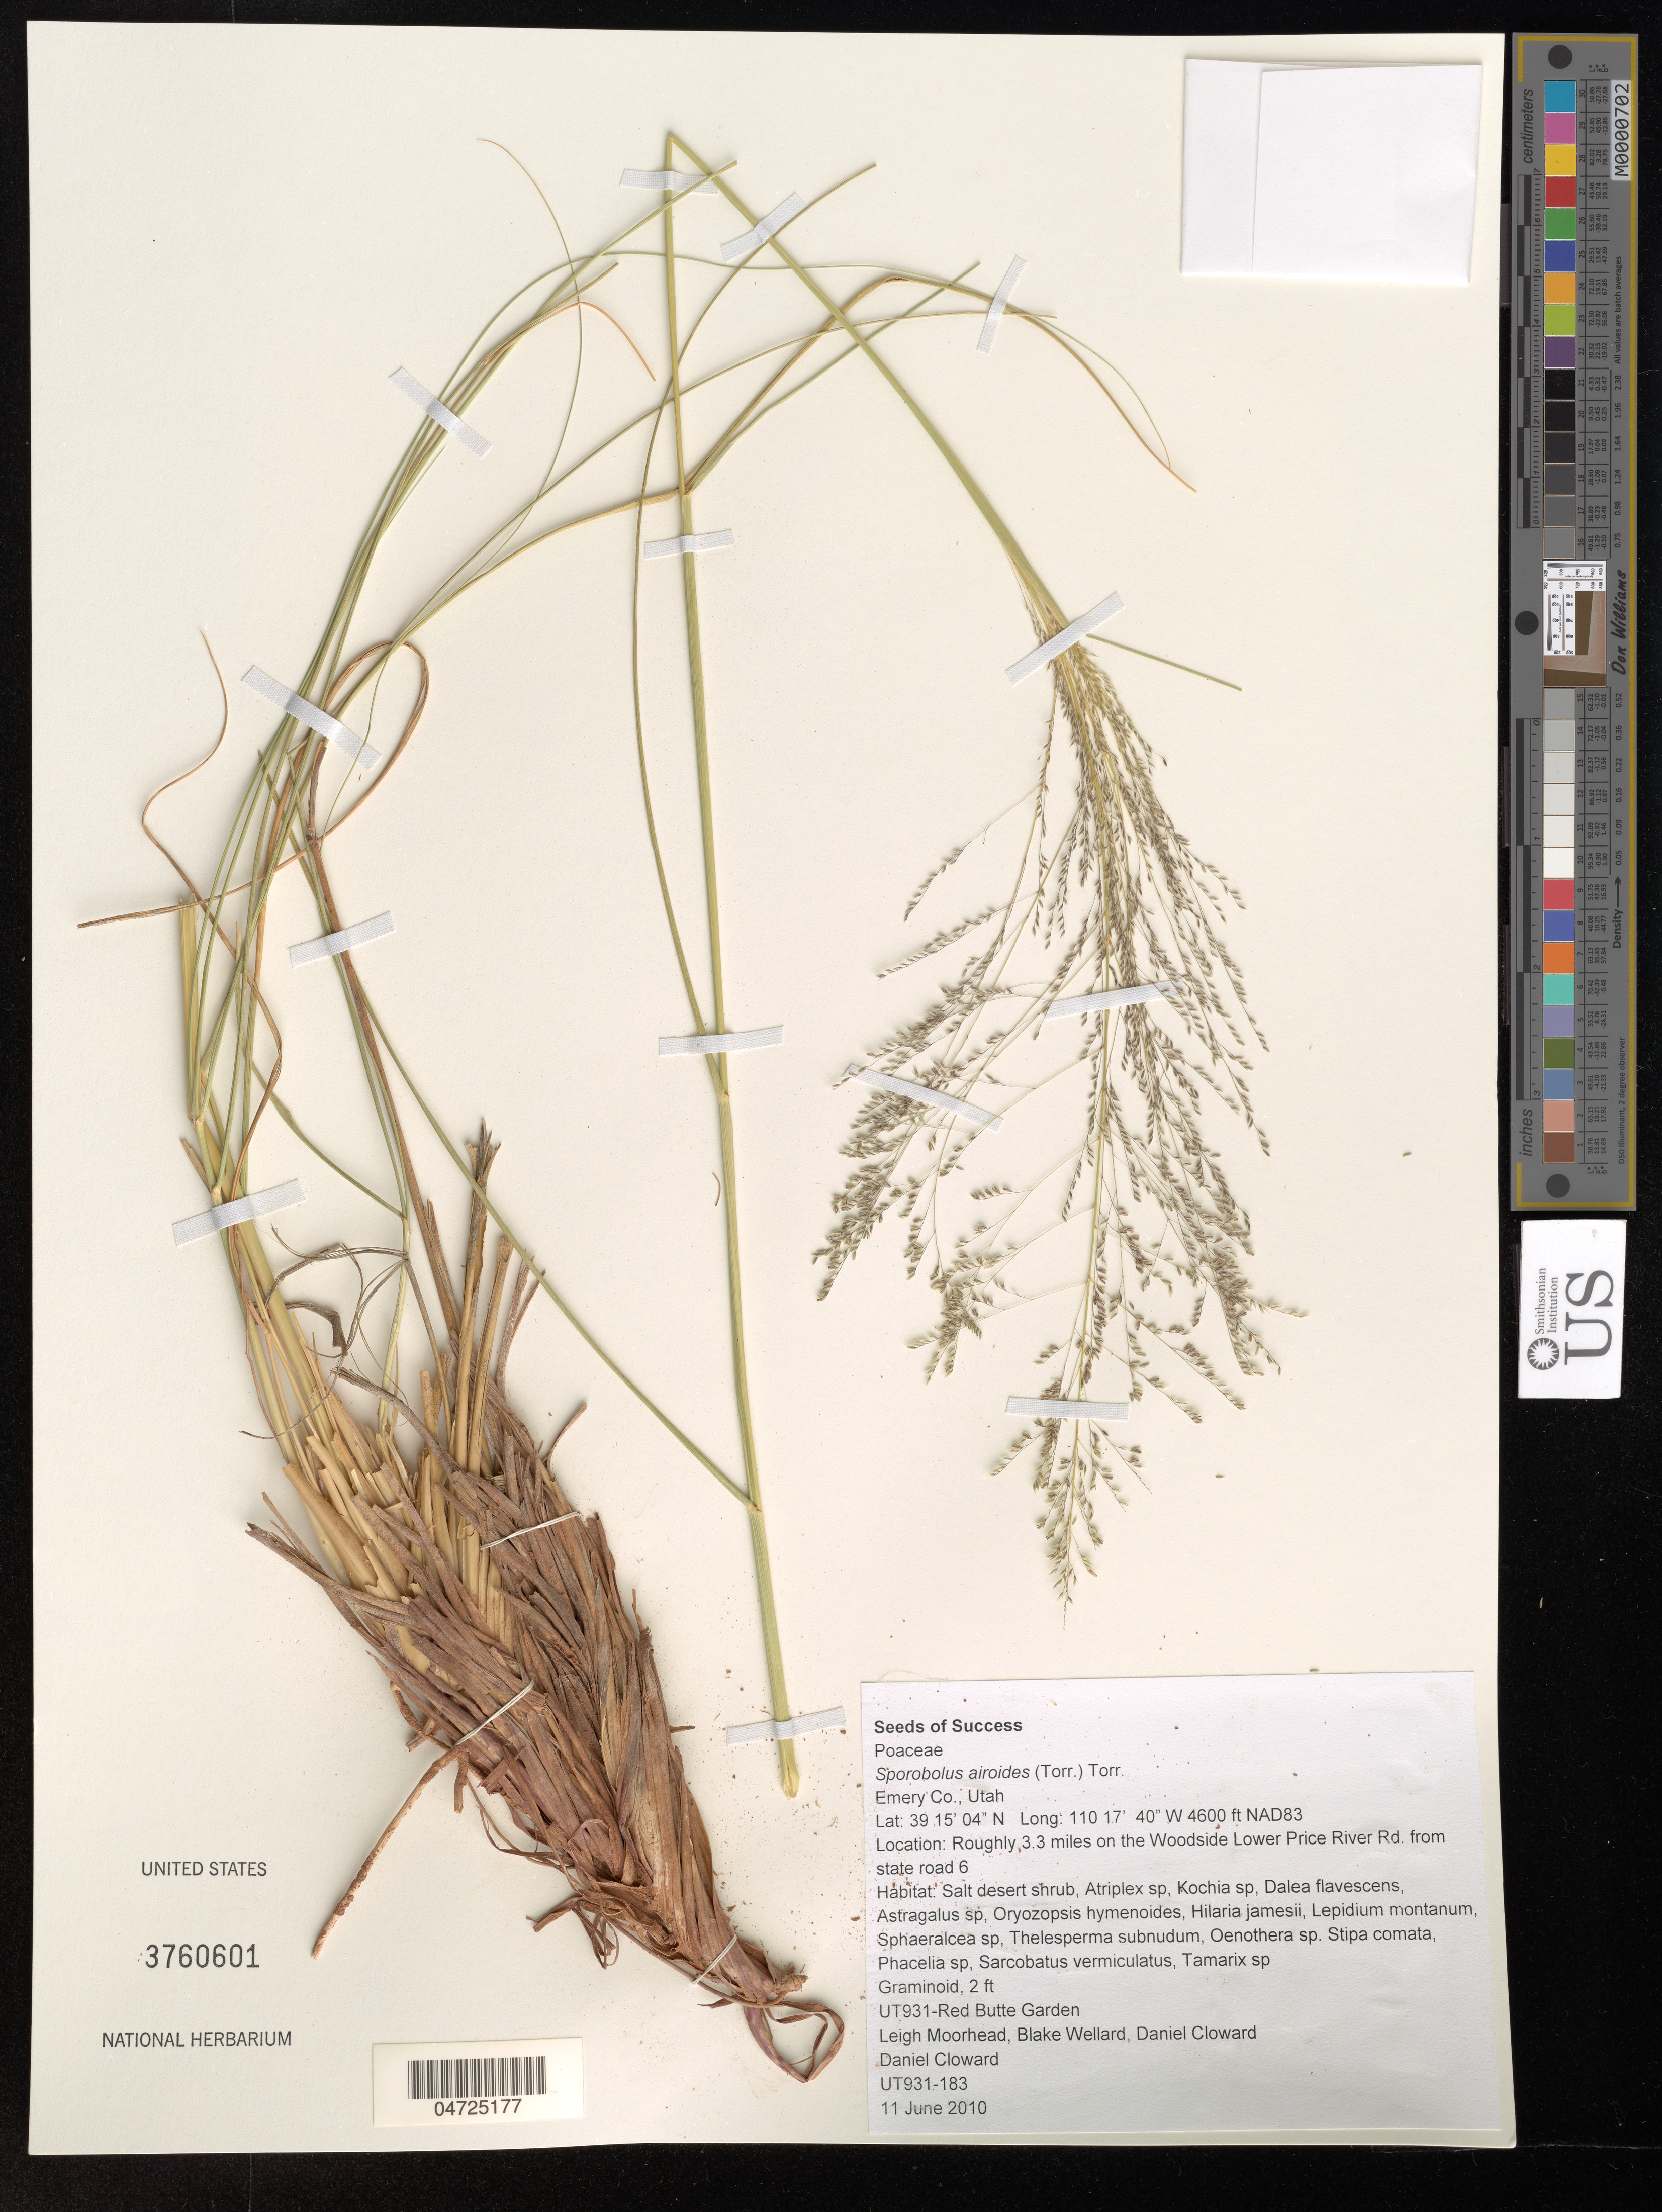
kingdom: Plantae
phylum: Tracheophyta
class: Liliopsida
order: Poales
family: Poaceae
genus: Sporobolus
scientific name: Sporobolus airoides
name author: (Torr.) Torr.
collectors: L. Moorhead, B. Wellard & D. Cloward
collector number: UT931-183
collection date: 2010-06-11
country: United States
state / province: Utah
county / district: Emery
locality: Emery Co. Roughly 3.3 miles on the Woodside Lower Price River Rd. from state road 6. UT931-Red Butte Garden. NAD83.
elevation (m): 1402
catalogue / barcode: US 3760601